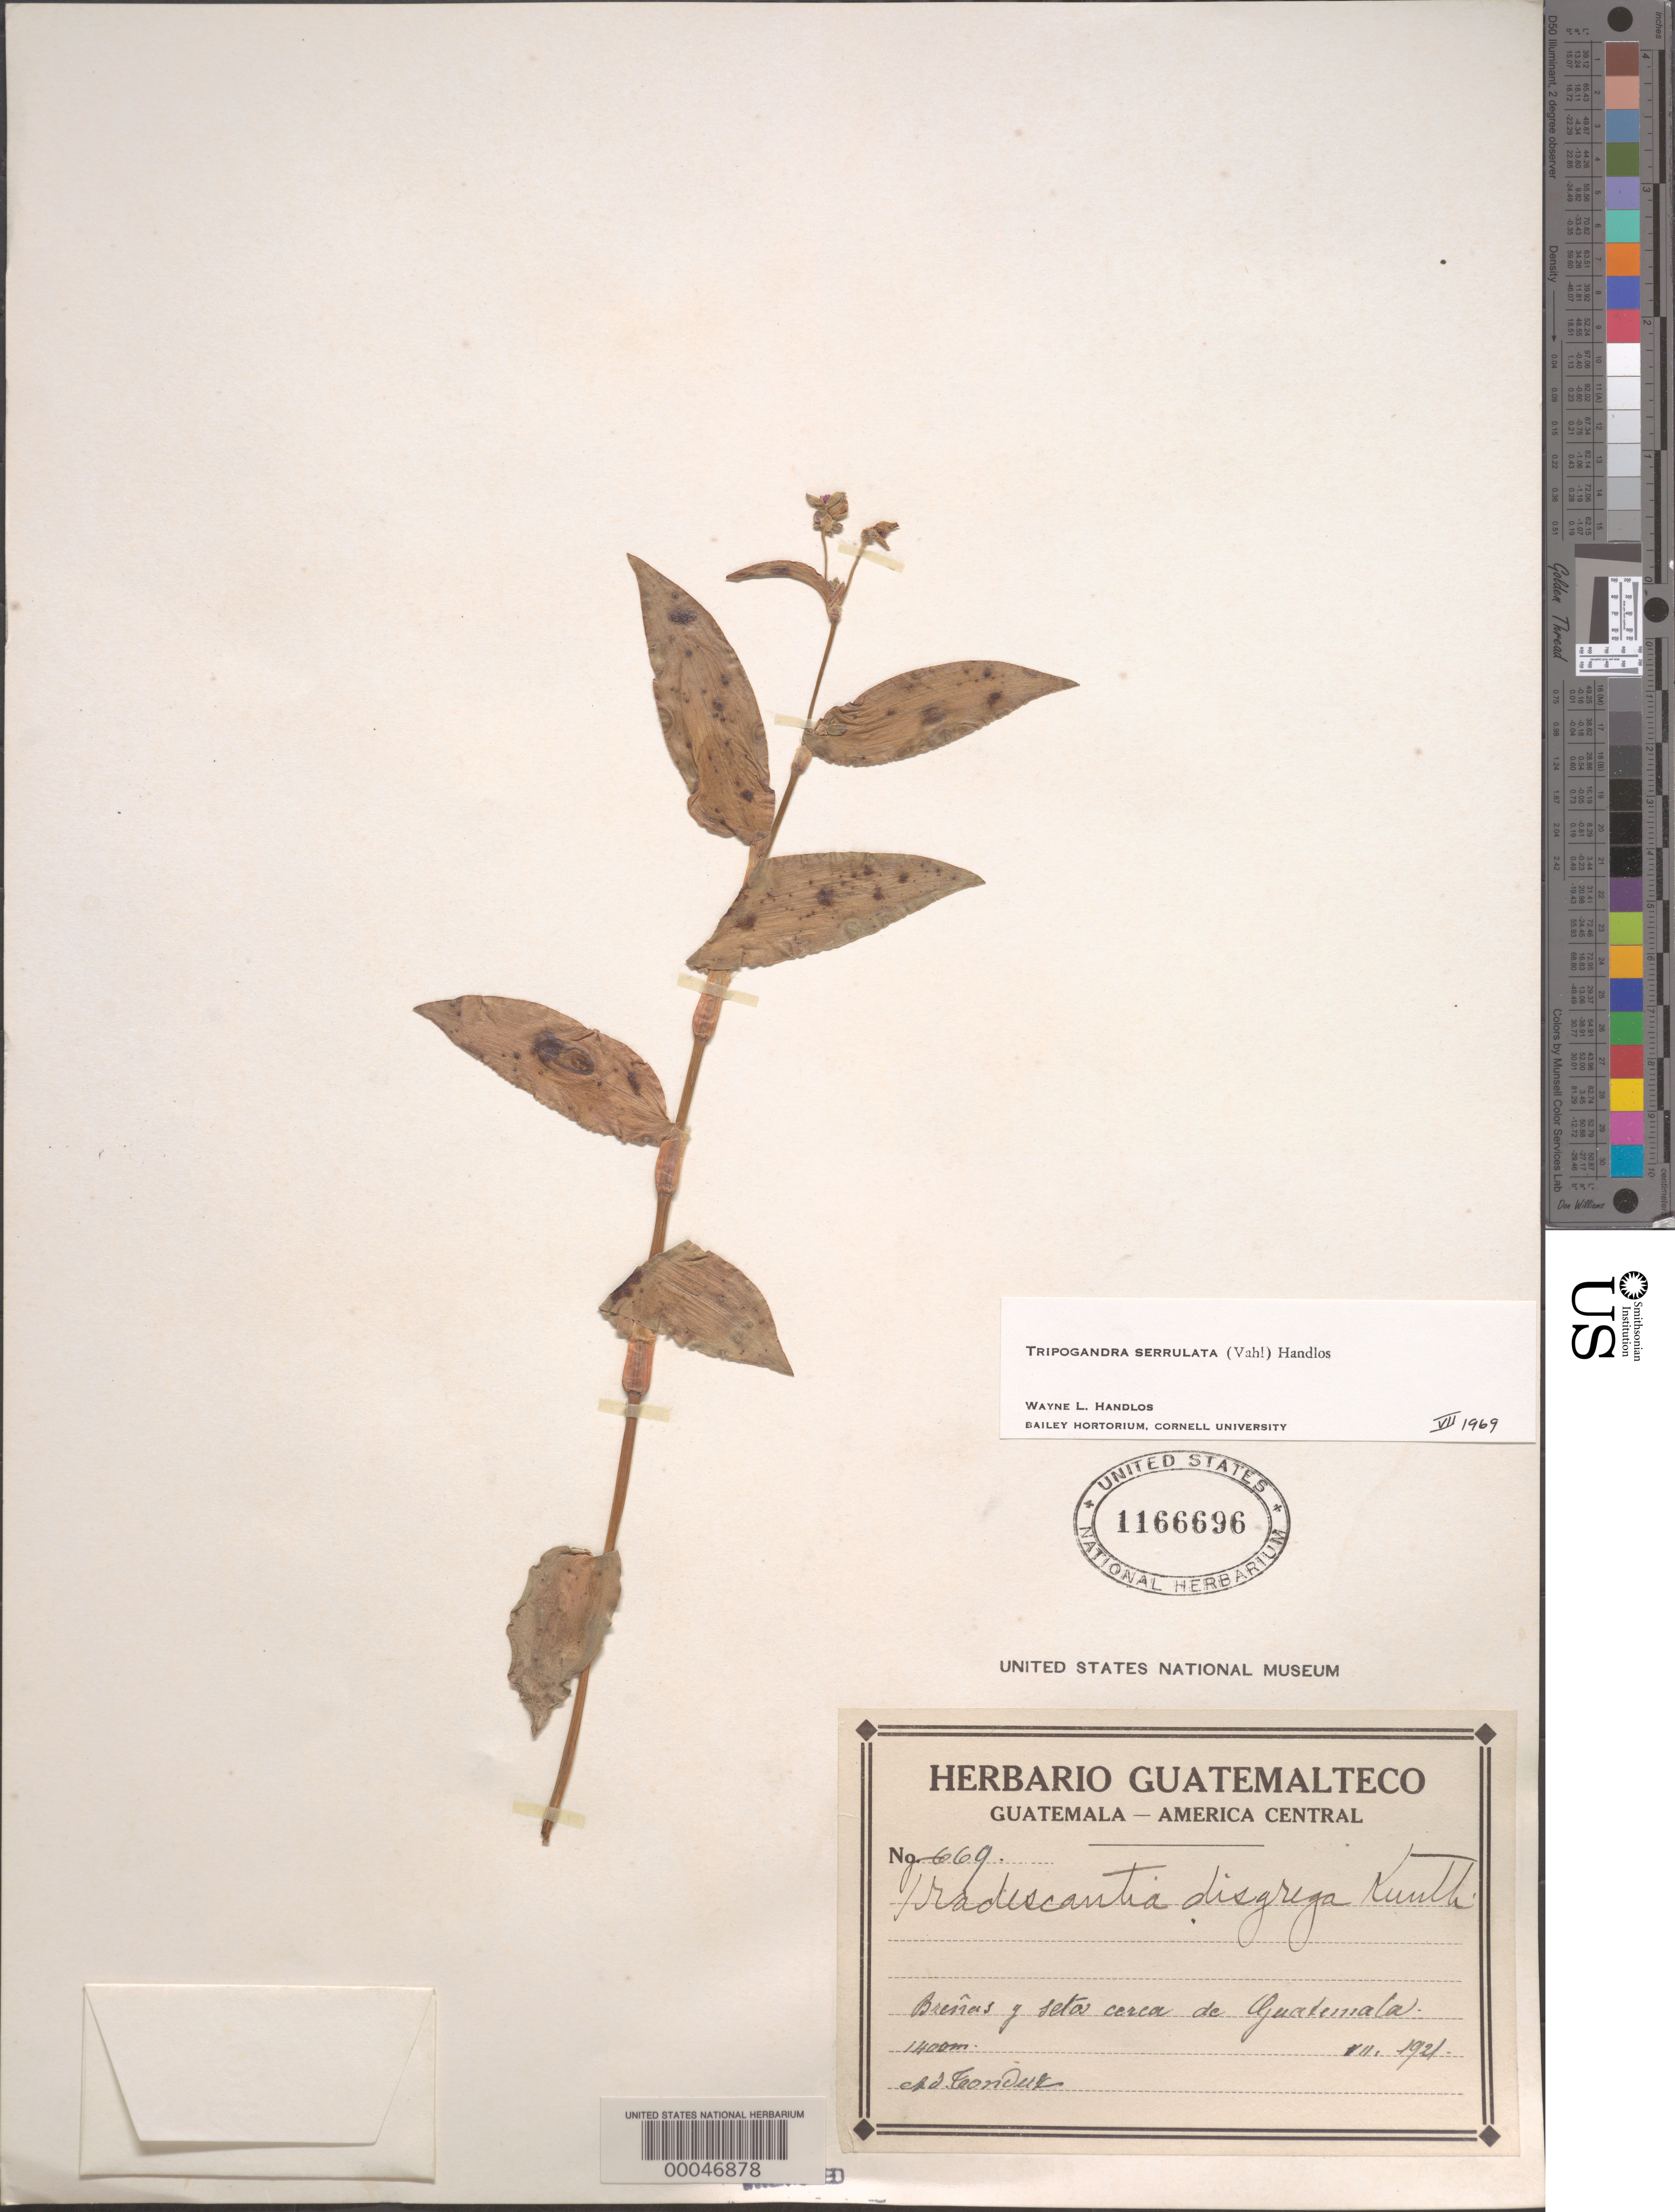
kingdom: Plantae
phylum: Tracheophyta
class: Liliopsida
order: Commelinales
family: Commelinaceae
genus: Tripogandra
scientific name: Tripogandra serrulata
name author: (Vahl) Handlos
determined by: Handlos, W. L.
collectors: A. Tonduz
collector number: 669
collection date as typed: Jul 1921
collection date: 1921-07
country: Guatemala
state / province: Guatemala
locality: Brenas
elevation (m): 1400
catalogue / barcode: US 1166696